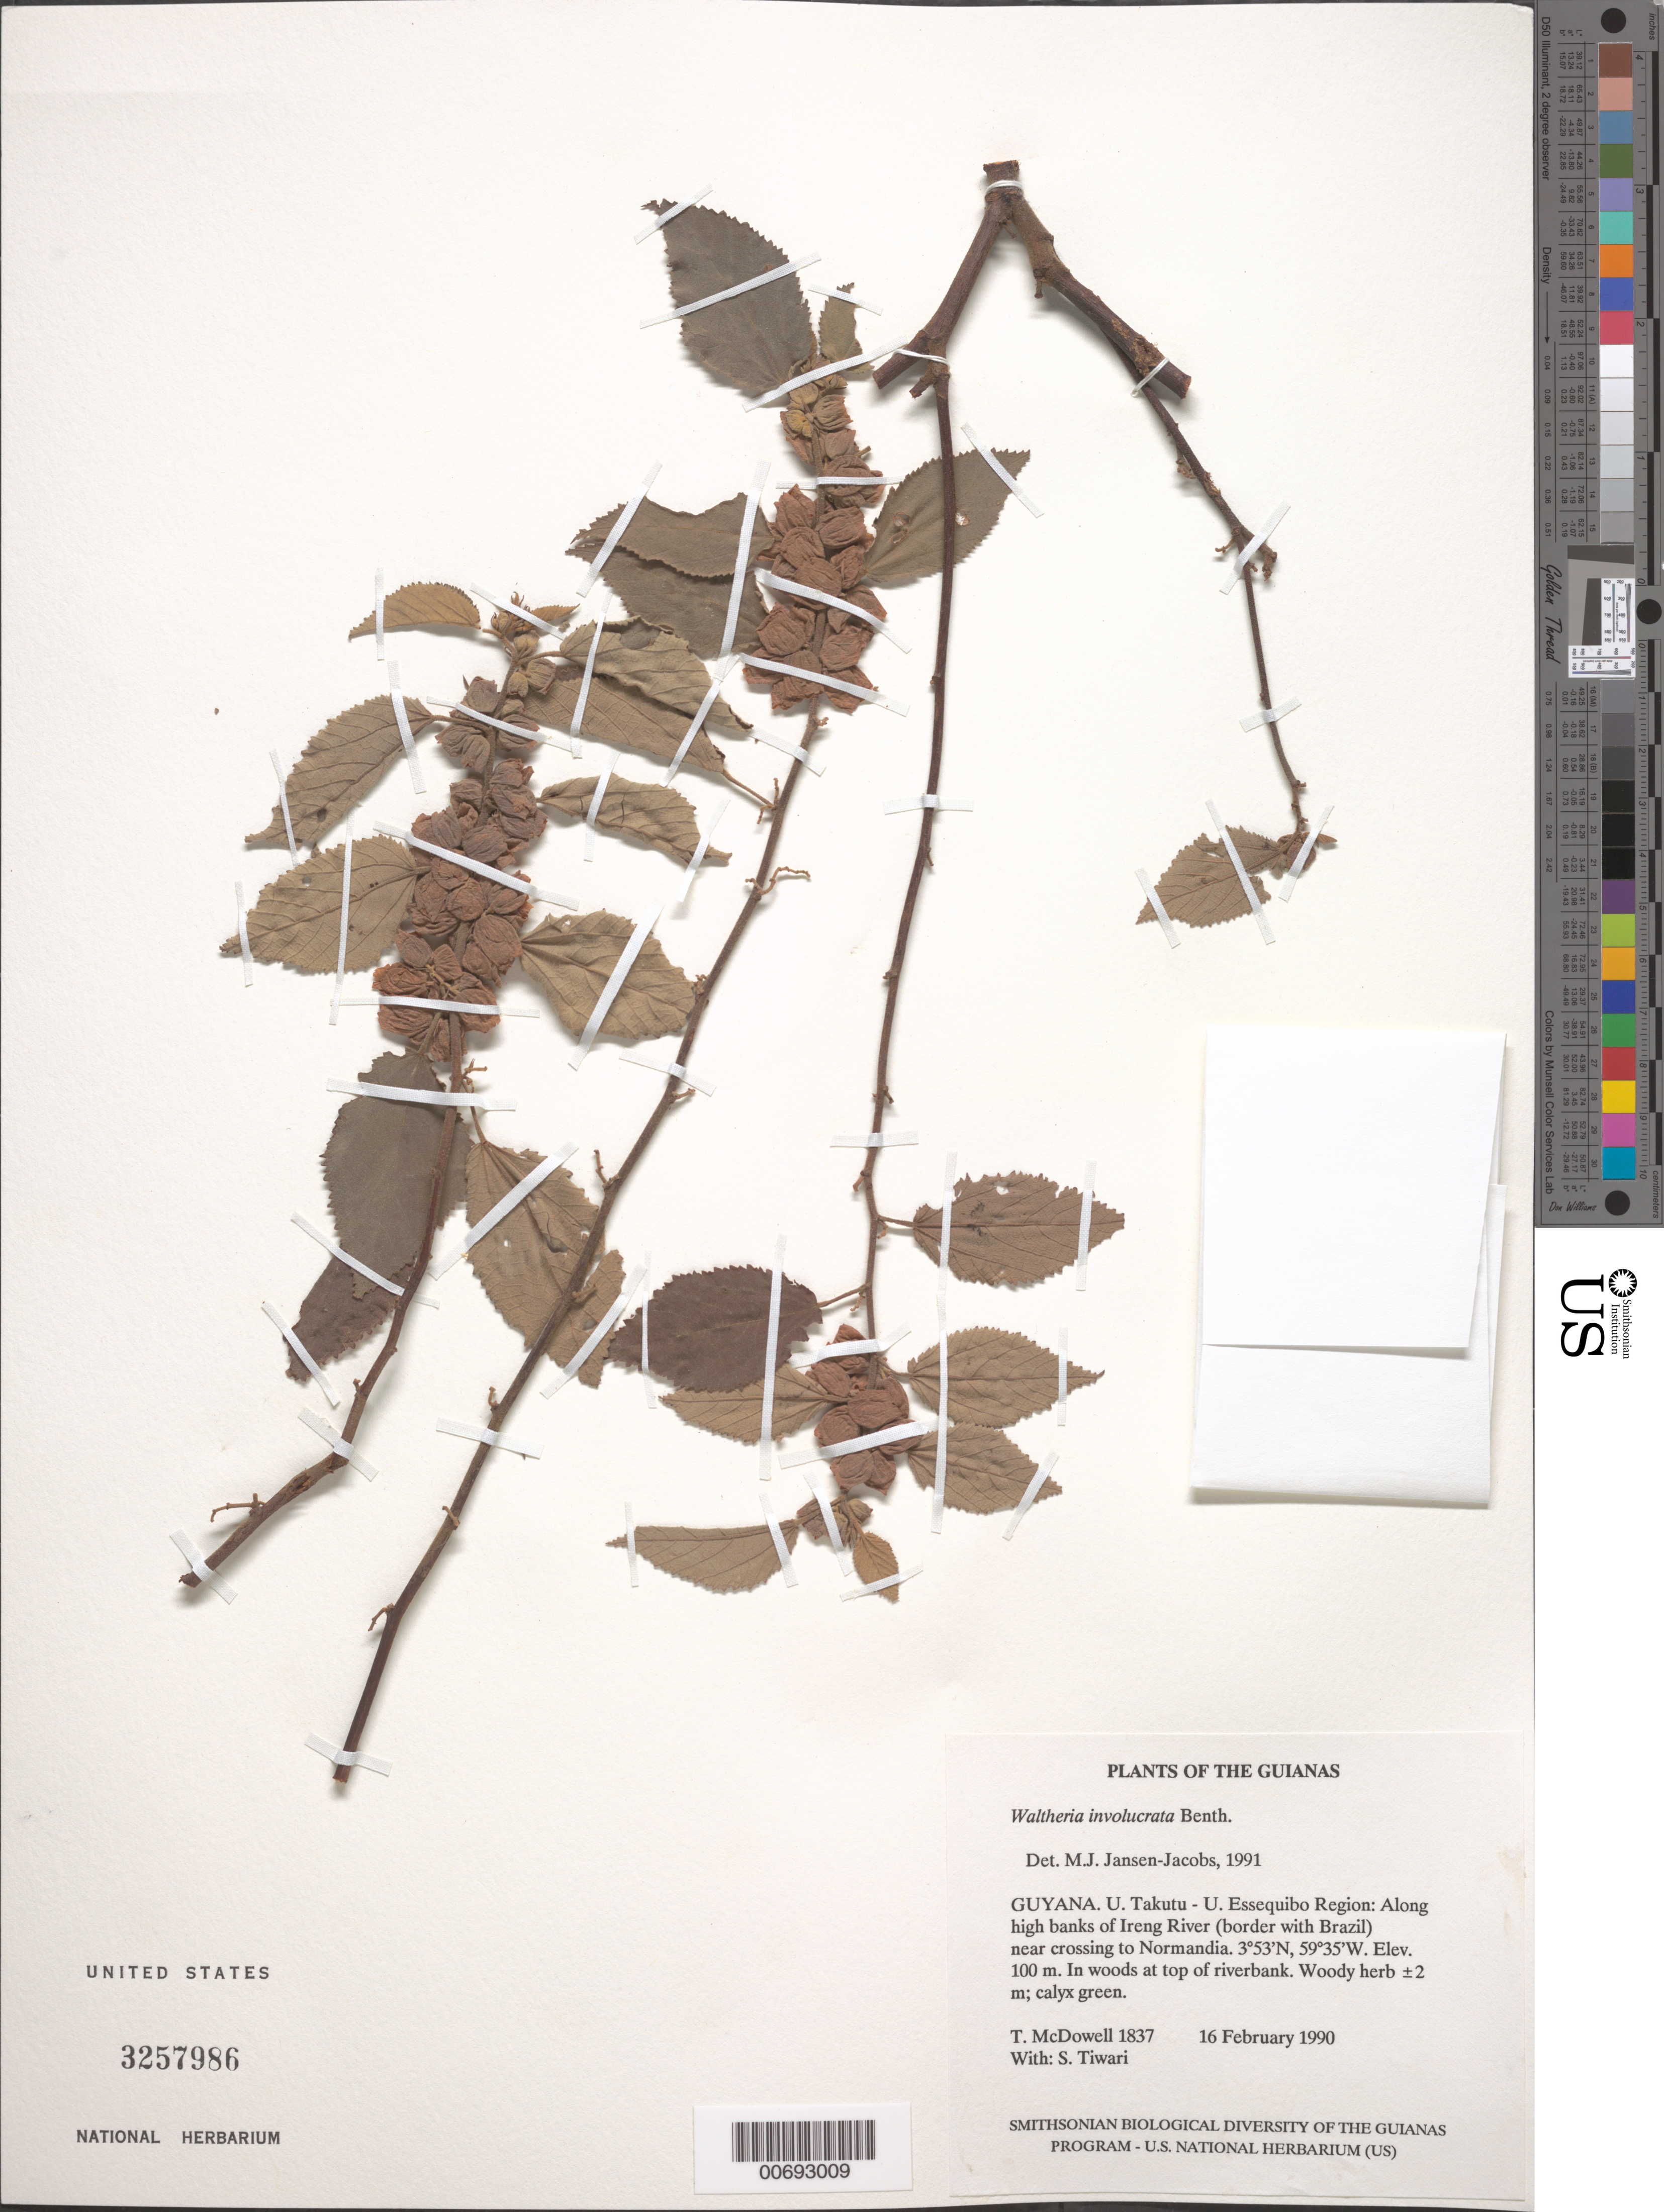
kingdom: Plantae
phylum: Tracheophyta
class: Magnoliopsida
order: Malvales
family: Malvaceae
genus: Waltheria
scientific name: Waltheria involucrata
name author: Benth.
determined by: Jansen-Jacobs, M. J., (U), Nationaal Herbarium Nederland, Utrecht University branch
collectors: T. McDowell & S. Tiwari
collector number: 1837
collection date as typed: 16 February 1990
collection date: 1990-02-16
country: Guyana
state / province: U. Takutu-U. Essequibo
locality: Along high banks of Ireng River (border with Brazil) near crossing to Normandia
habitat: In woods at top of riverbank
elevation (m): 100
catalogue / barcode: US 3257986